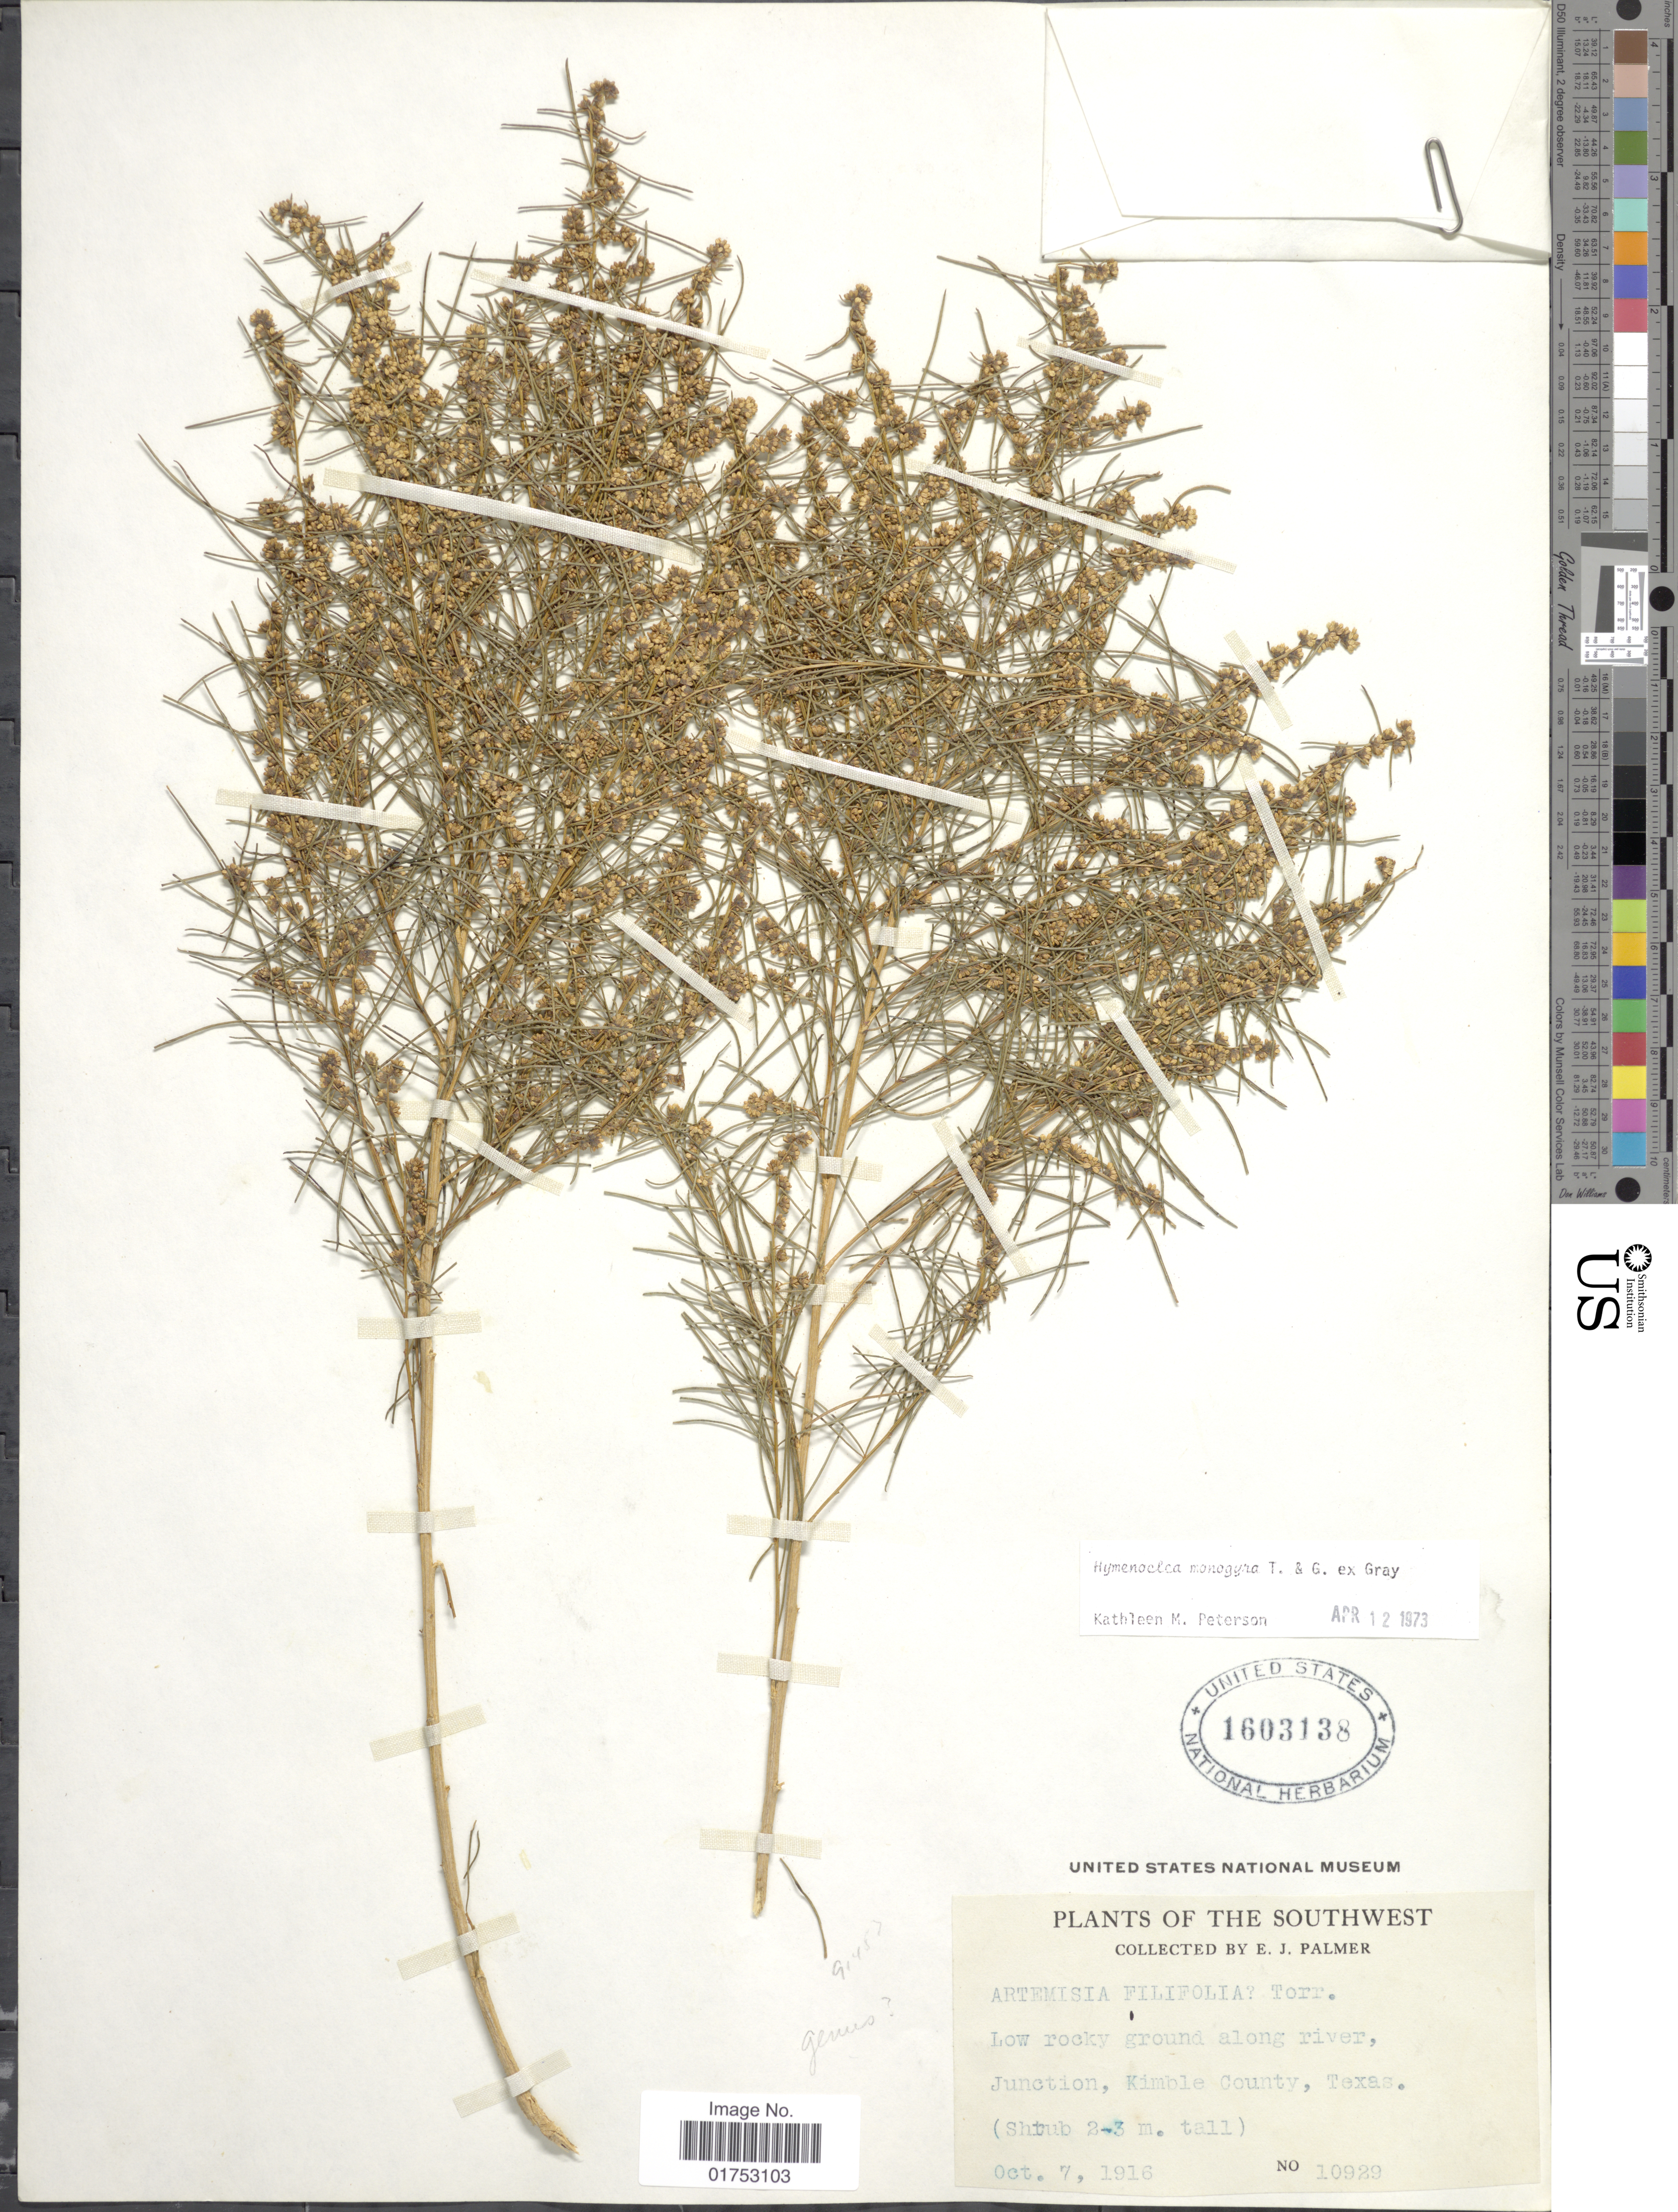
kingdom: Plantae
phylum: Tracheophyta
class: Magnoliopsida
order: Asterales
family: Asteraceae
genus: Hymenoclea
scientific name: Hymenoclea monogyra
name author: Torr. & A. Gray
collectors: E. J. Palmer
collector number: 10929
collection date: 1916-10-07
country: United States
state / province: Texas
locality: The Southwest, Junction, Kimble County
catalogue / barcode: US 1603138